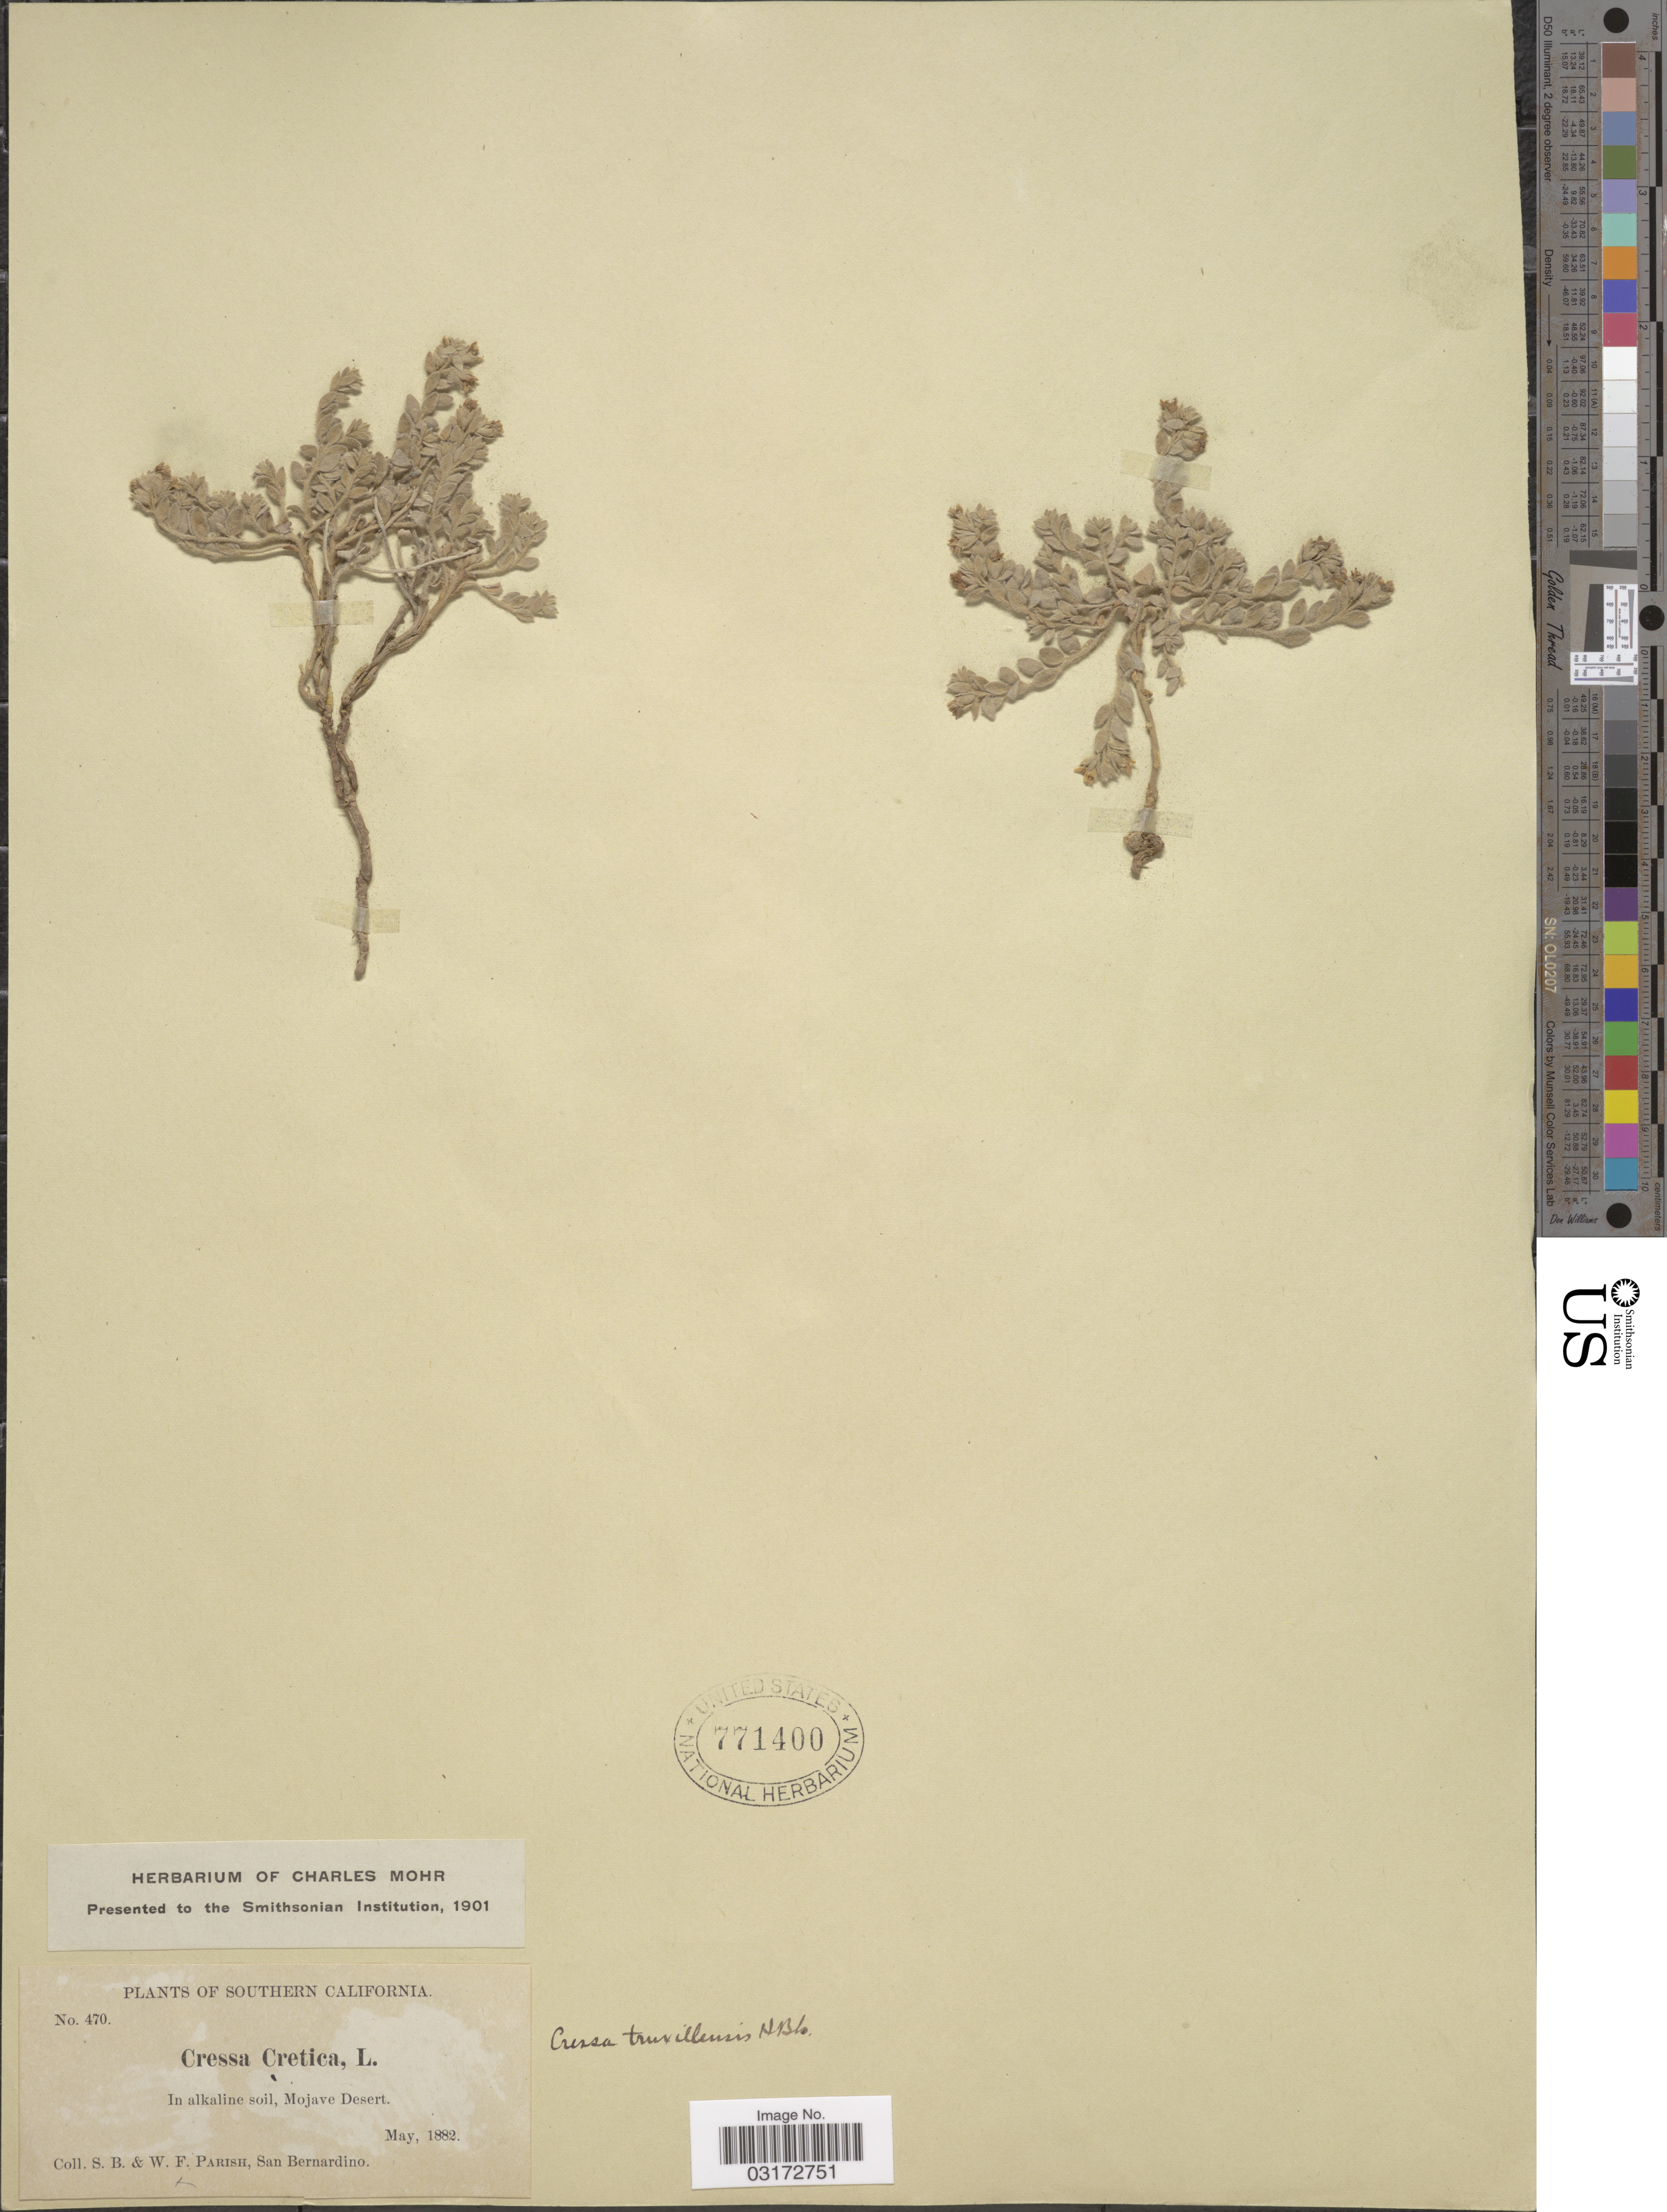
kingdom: Plantae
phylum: Tracheophyta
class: Magnoliopsida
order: Solanales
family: Convolvulaceae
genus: Cressa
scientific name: Cressa truxillensis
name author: Kunth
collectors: S. B. Parish & W. F. Parish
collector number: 470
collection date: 1882-05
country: United States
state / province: California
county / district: San Bernardino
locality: Southern California. In alkaline soil, Mojave Desert.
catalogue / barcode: US 771400